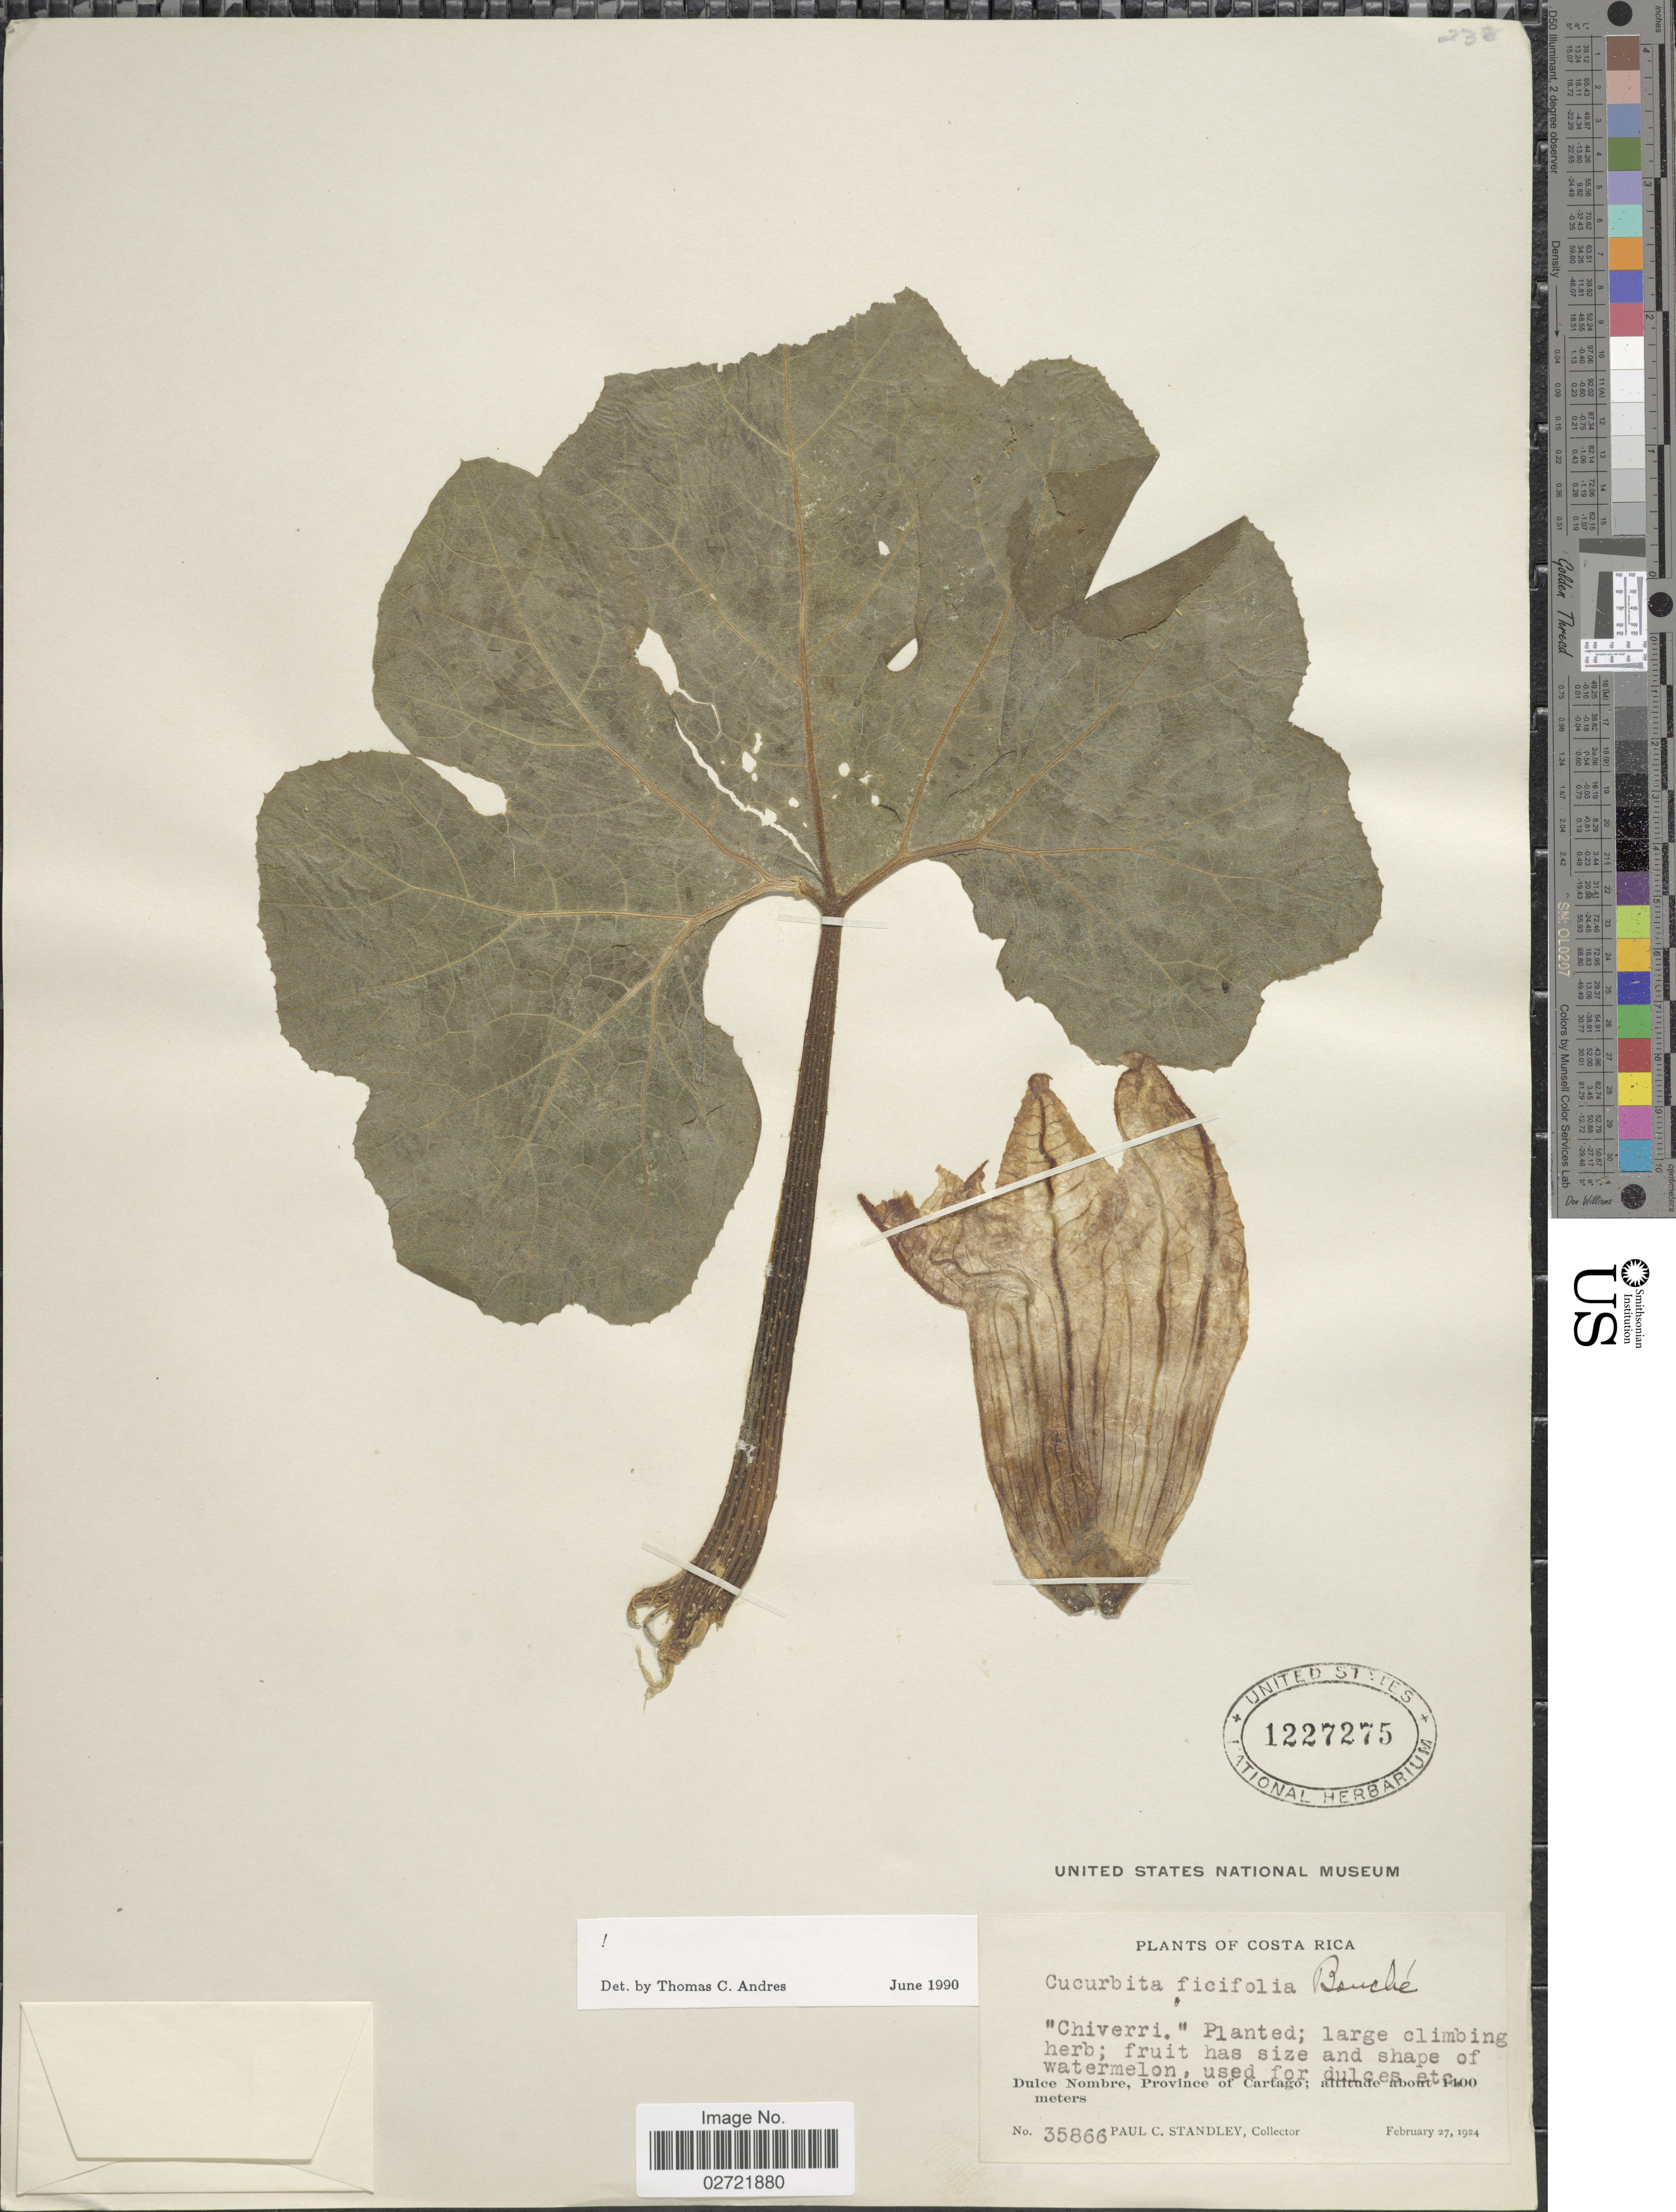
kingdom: Plantae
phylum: Tracheophyta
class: Magnoliopsida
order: Cucurbitales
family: Cucurbitaceae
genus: Cucurbita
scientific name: Cucurbita ficifolia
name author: C.D. Bouché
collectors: P. C. Standley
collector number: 35866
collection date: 1924-02-27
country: Costa Rica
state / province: Cartago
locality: Dulce Nombre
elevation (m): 1100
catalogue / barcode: US 1227275